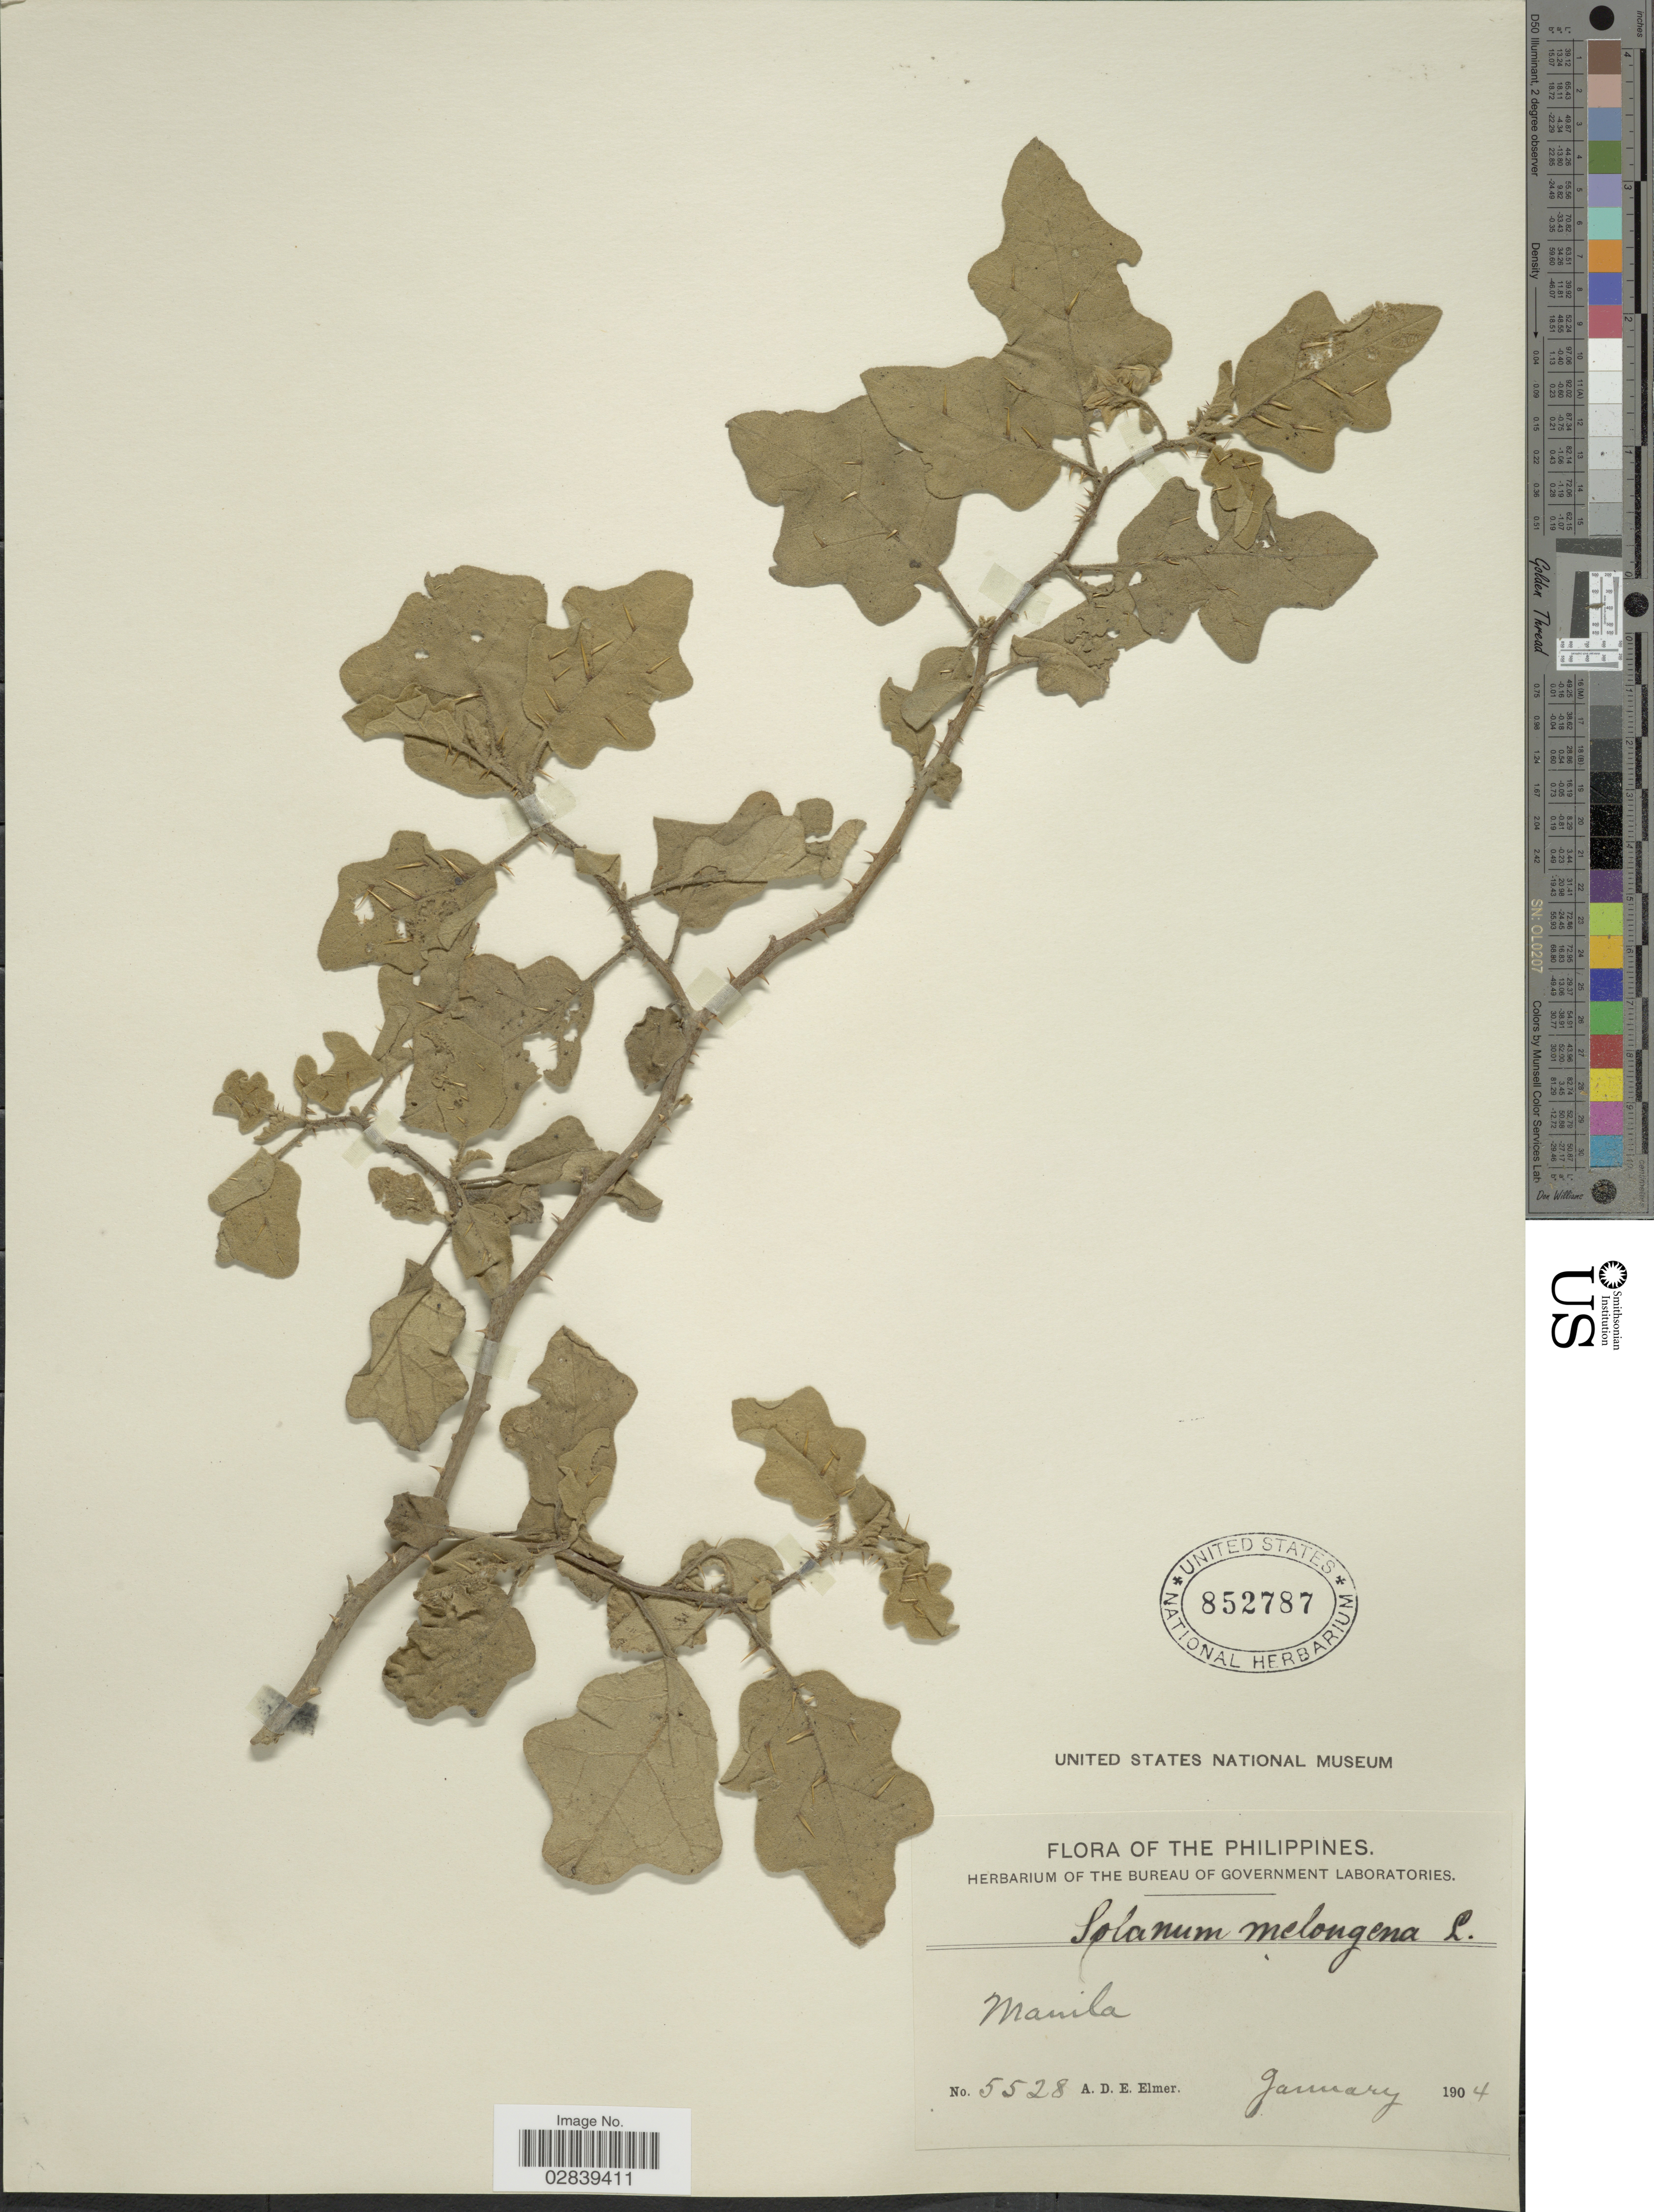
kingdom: Plantae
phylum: Tracheophyta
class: Magnoliopsida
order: Solanales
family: Solanaceae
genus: Solanum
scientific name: Solanum cumingii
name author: Dunal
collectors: A. D. E. Elmer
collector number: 5528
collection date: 1904-01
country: Philippines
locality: Manila.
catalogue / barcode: US 852787